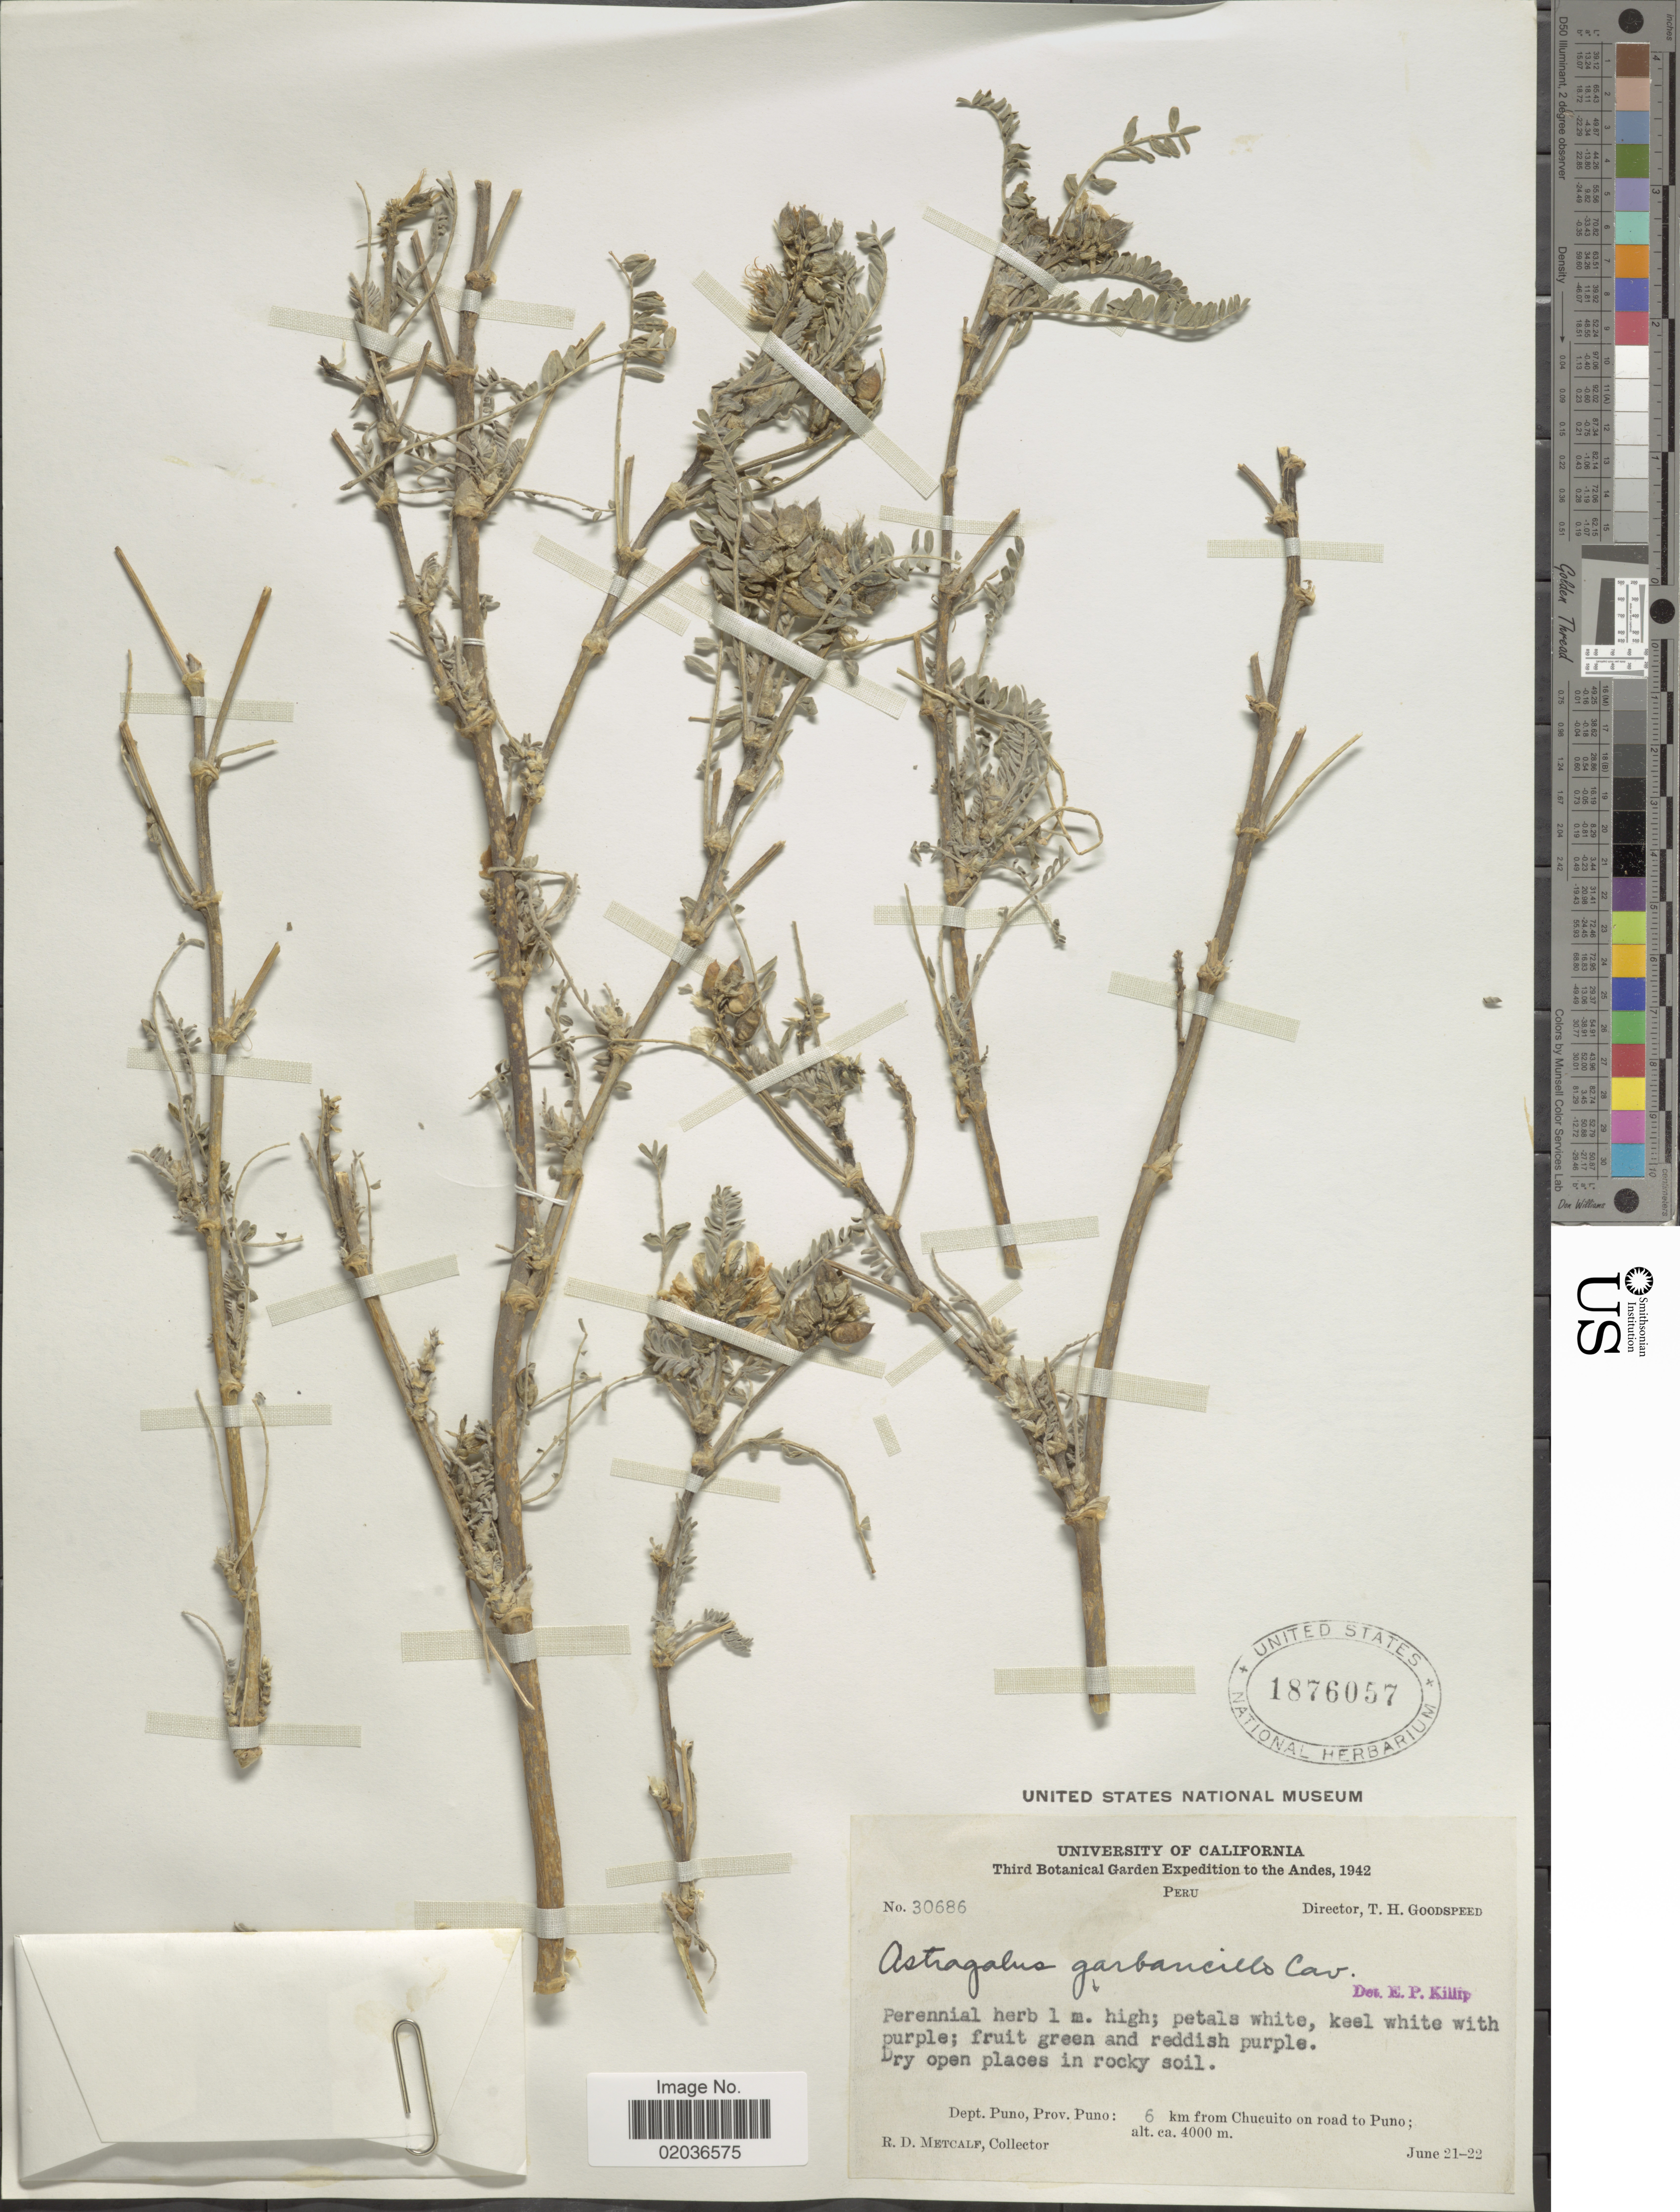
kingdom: Plantae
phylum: Tracheophyta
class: Magnoliopsida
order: Fabales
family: Fabaceae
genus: Astragalus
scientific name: Astragalus garbancillo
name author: Cav.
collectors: R. D. Metcalf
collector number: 30686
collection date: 1942-06-21/1942-06-22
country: Peru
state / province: Puno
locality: Dept. Puno, Prov. Puno: 6 km from Chucuito on road to Puno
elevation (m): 4000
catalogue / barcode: US 1876057